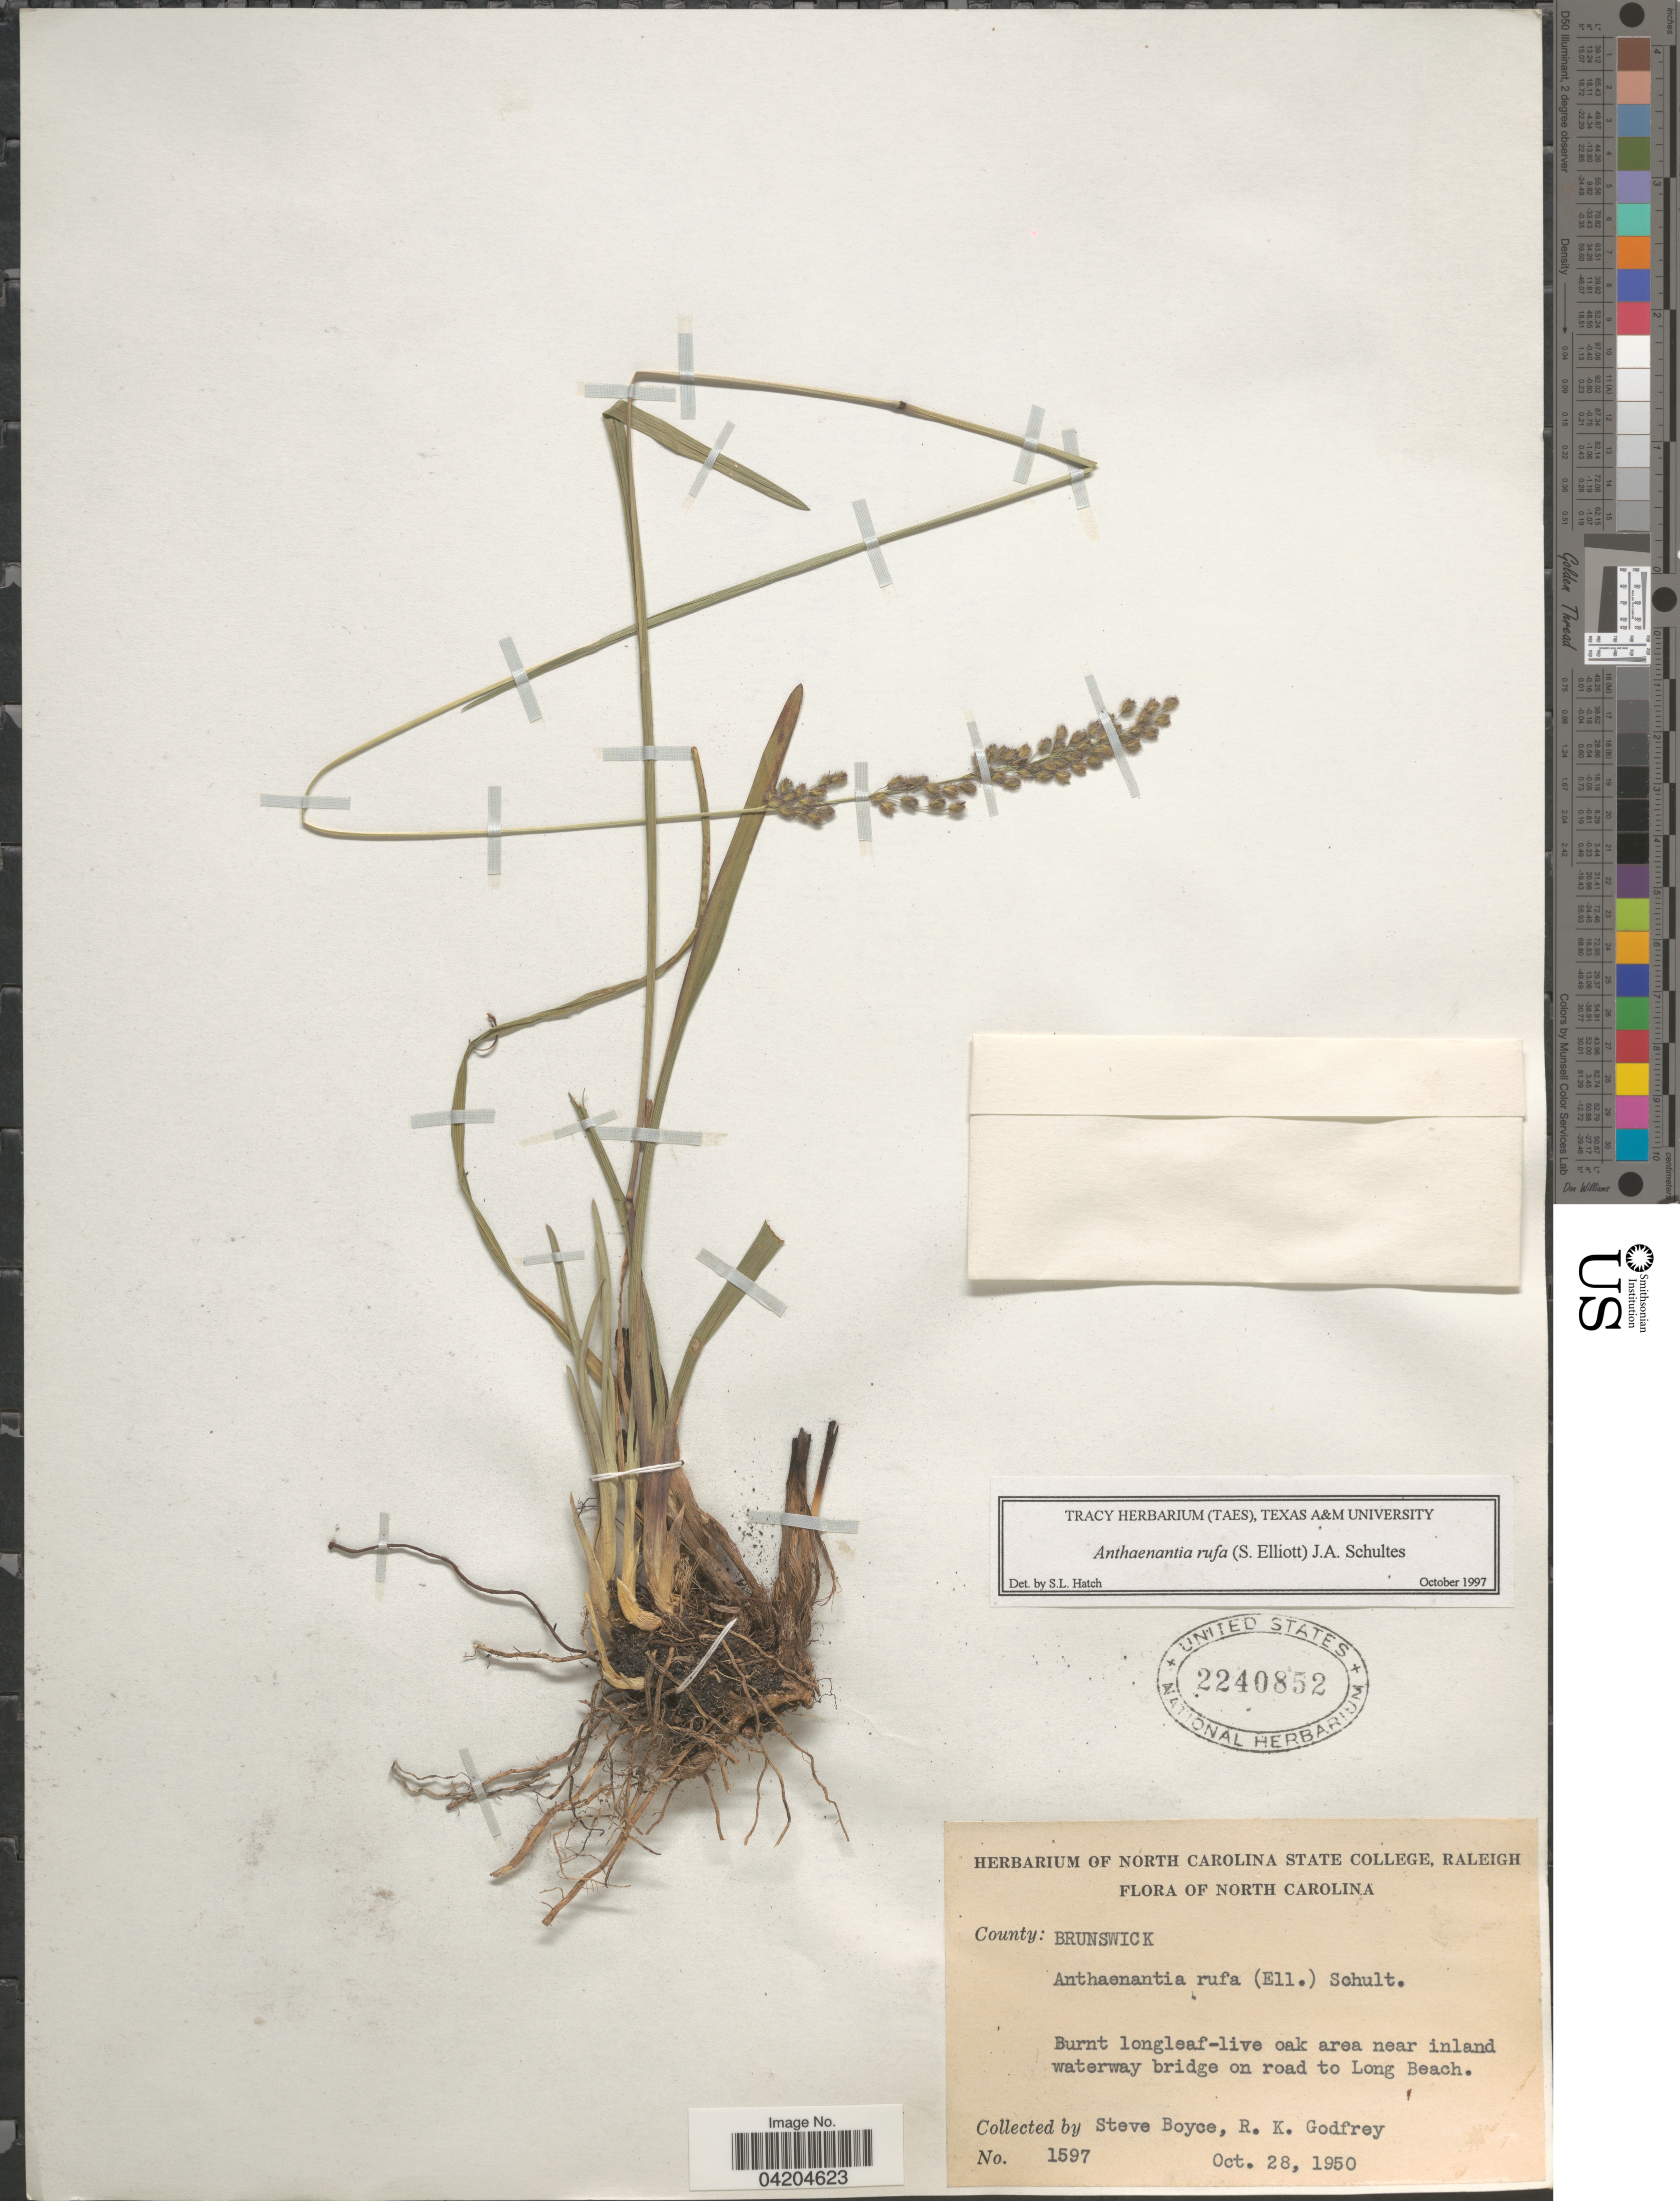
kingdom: Plantae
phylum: Tracheophyta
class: Liliopsida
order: Poales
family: Poaceae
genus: Anthaenantia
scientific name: Anthaenantia rufa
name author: (Elliott) Schult.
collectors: S. Boyce & R. K. Godfrey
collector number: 1597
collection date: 1950-10-28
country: United States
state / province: North Carolina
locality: County: Brunswick. Burnt longleaf-live oak area near inland waterway bridge on road to Long Beach.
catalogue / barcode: US 2240852